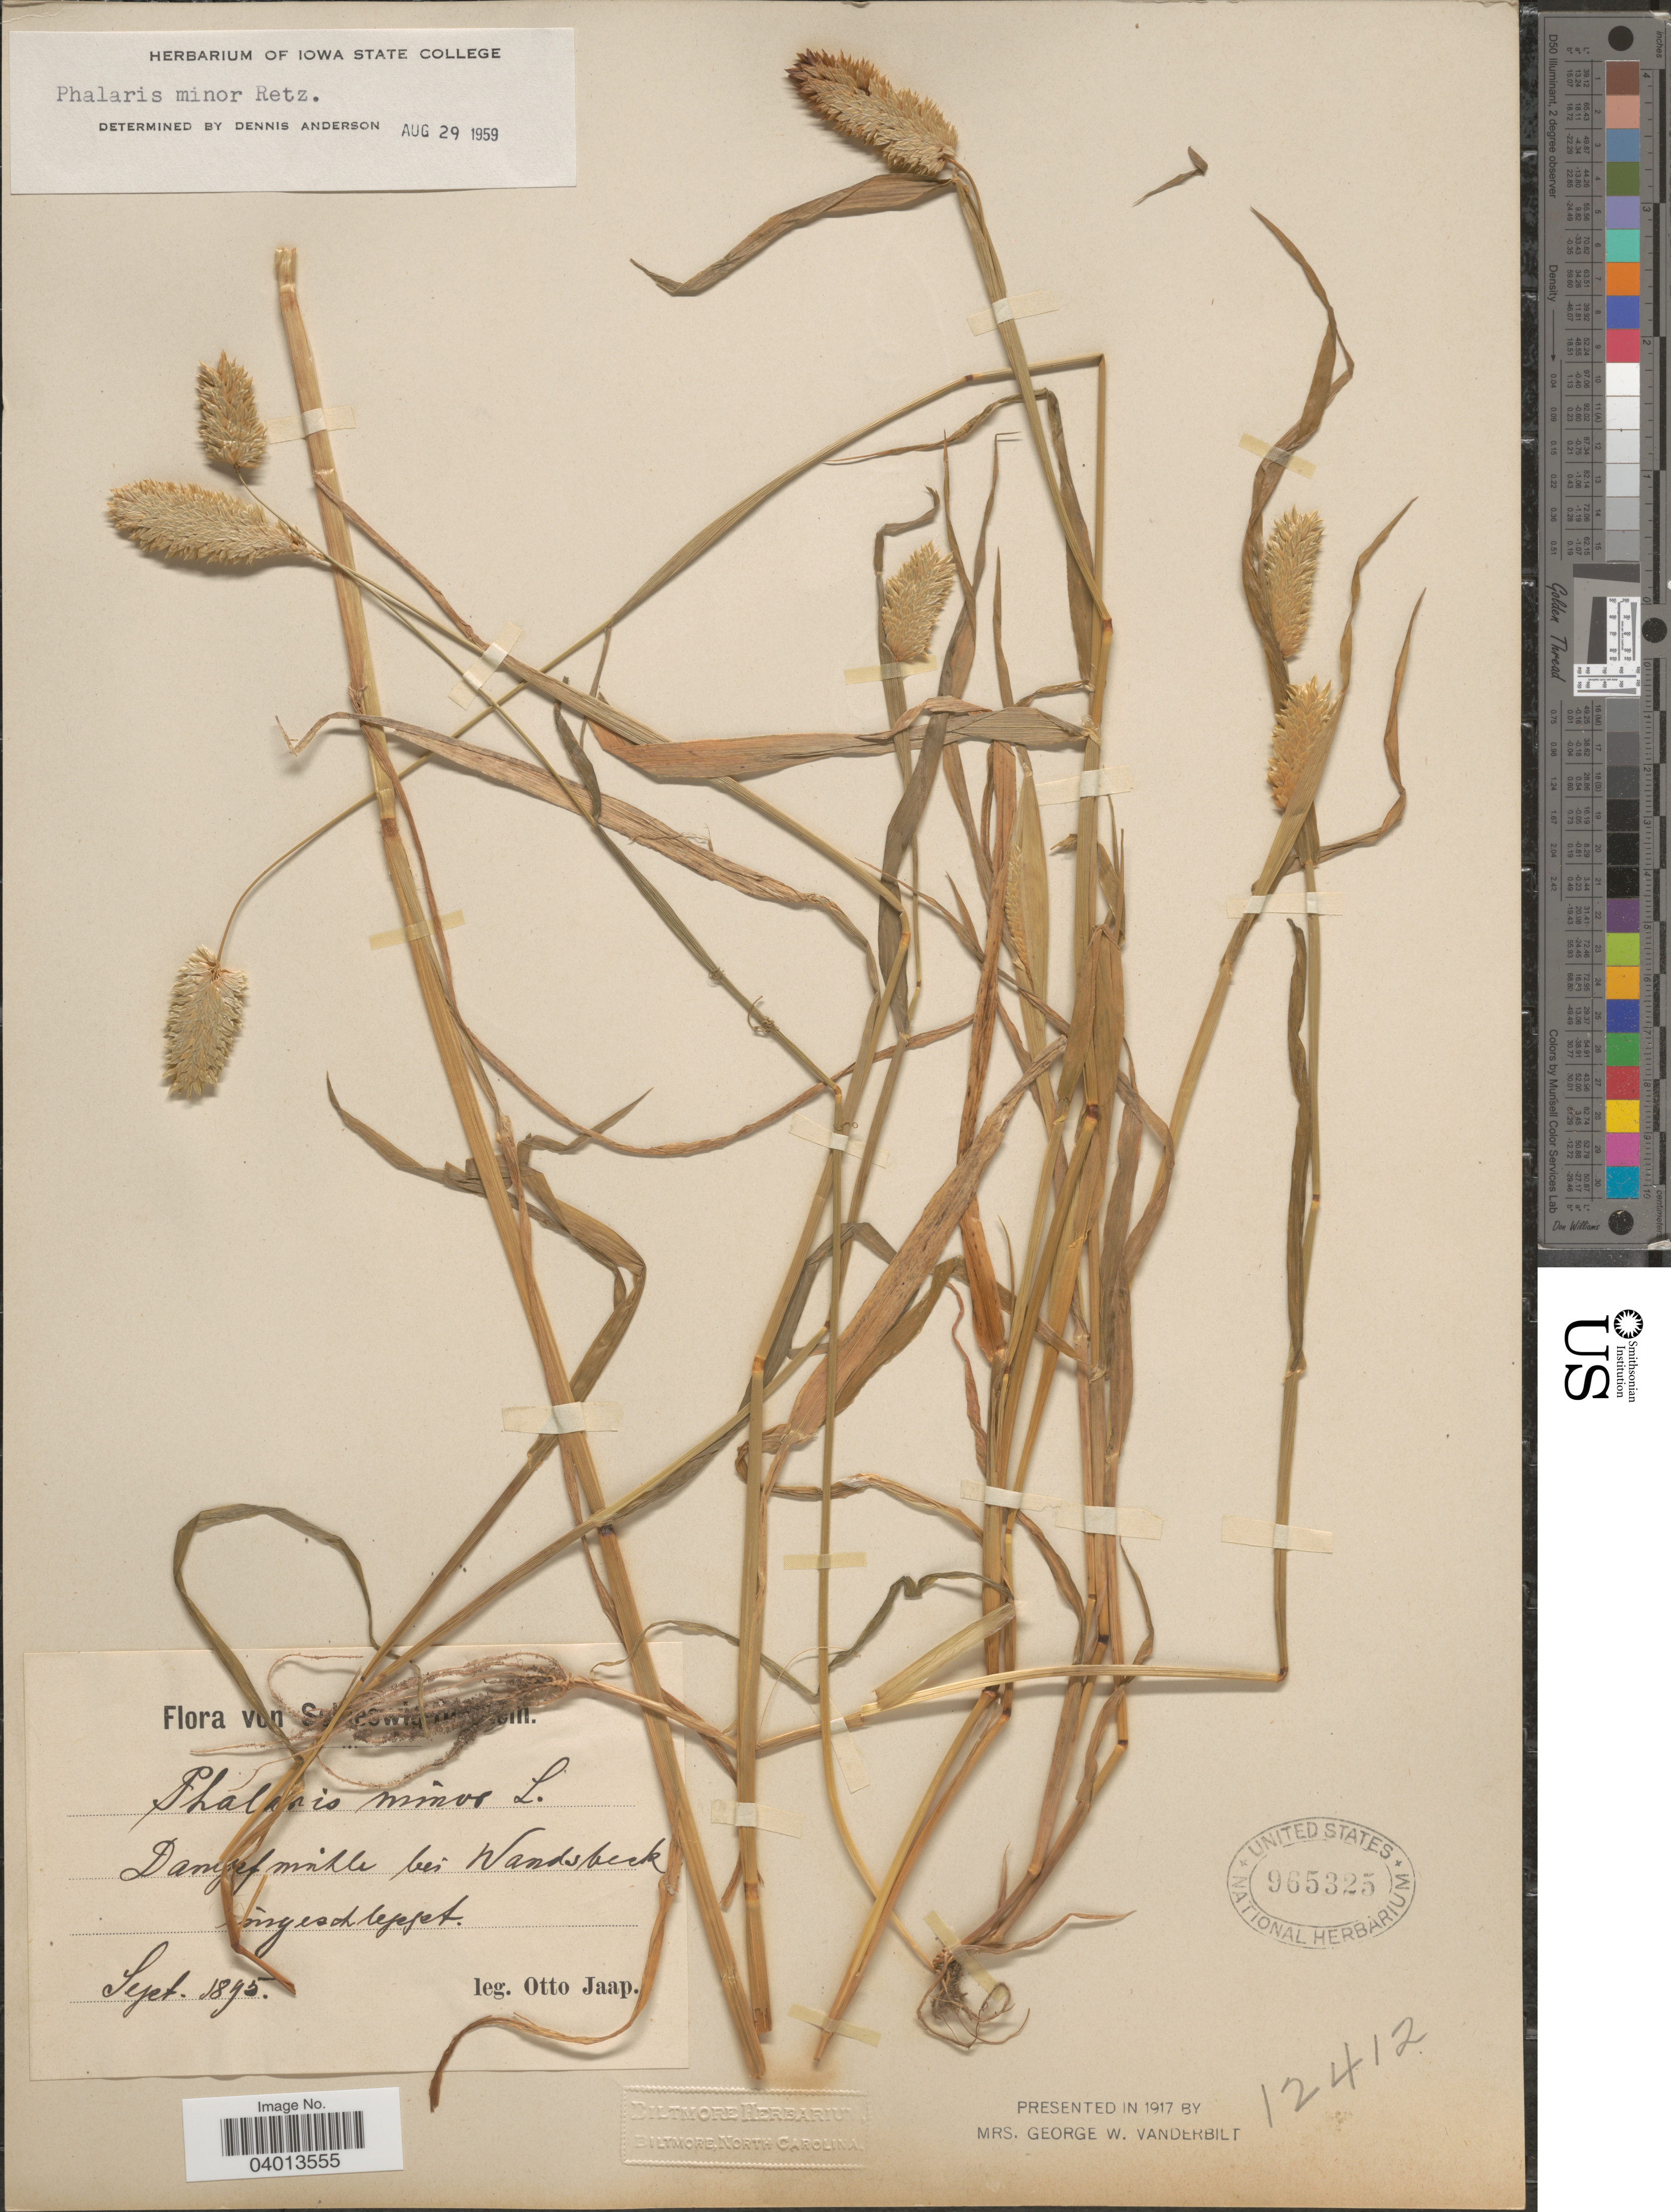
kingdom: Plantae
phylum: Tracheophyta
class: Liliopsida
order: Poales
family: Poaceae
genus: Phalaris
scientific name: Phalaris minor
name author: Retz.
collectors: O. Jaap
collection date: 1895-09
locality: [illegible text]. Danjef[interpreted] mihle bei Wandsbeck [illegible text]ingesch legeset.[interpreted]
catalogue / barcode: US 965325